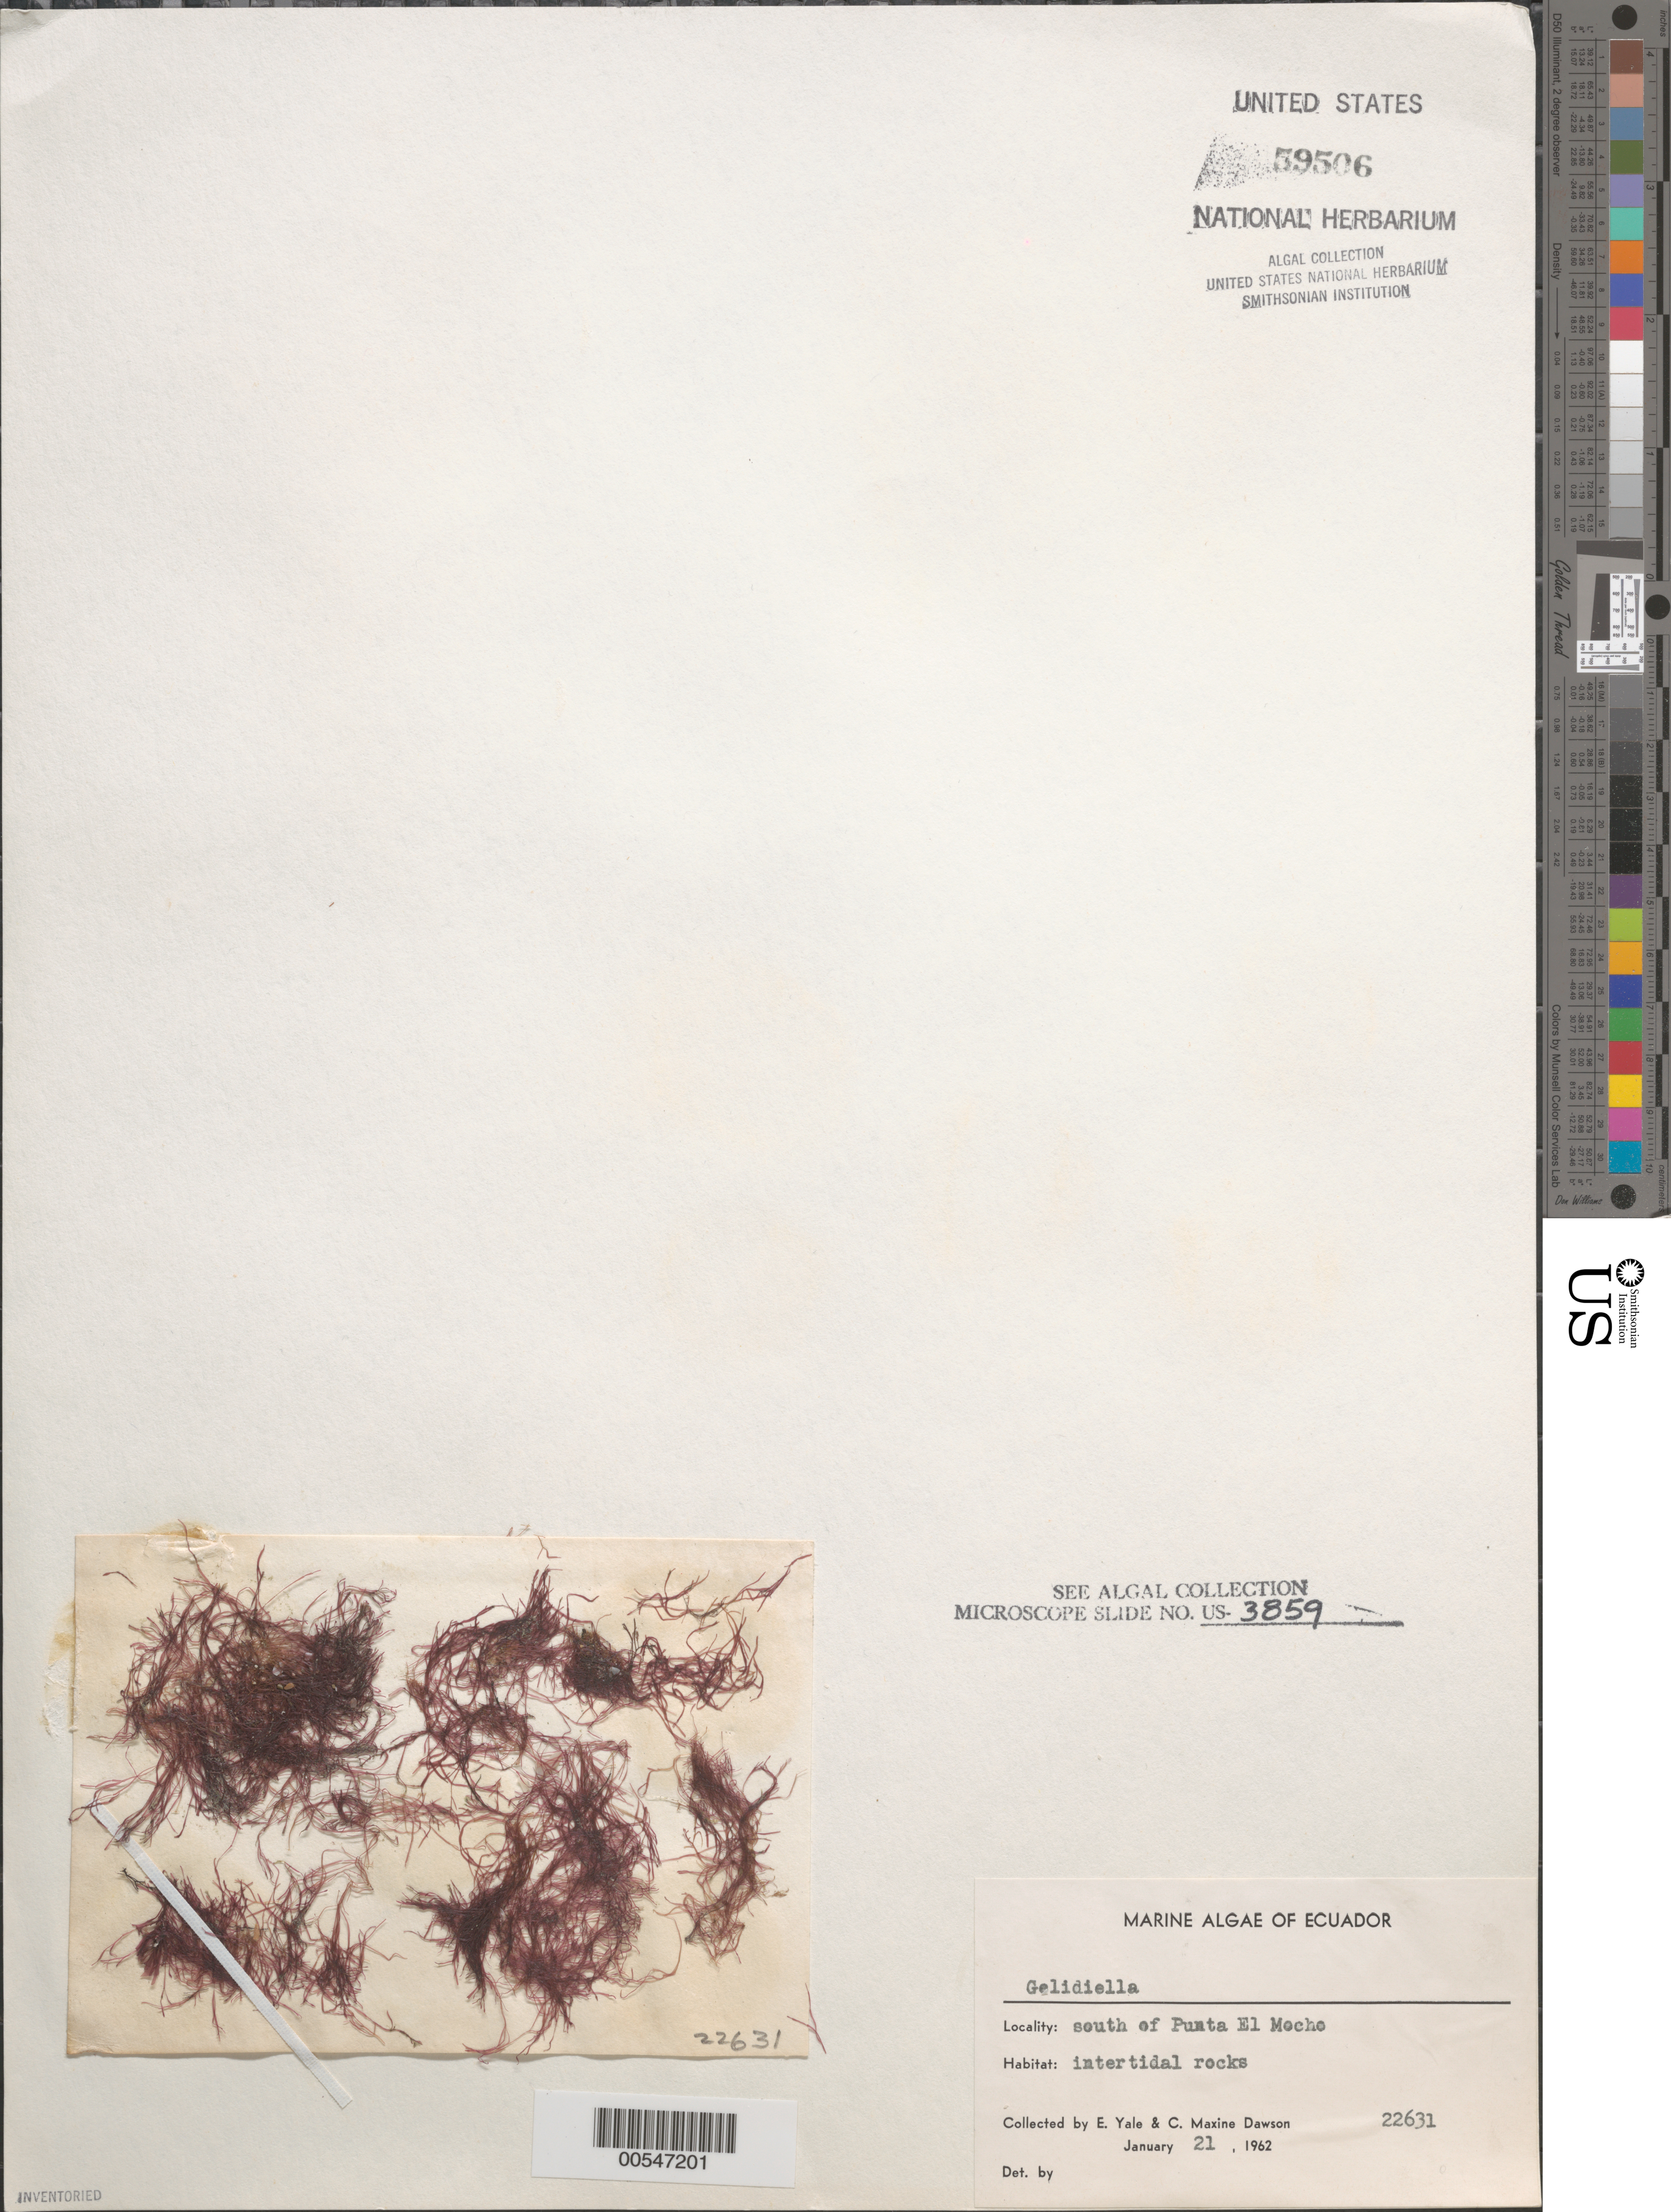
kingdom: Plantae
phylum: Rhodophyta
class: Florideophyceae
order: Gelidiales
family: Gelidiellaceae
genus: Gelidiella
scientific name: Gelidiella sp.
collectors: E. Y. Dawson & C. M. Dawson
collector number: EYD 22631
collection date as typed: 21 Jan 1962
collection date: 1962-01-21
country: Ecuador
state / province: Guayas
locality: South of Punta el Mocho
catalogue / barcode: US 59506